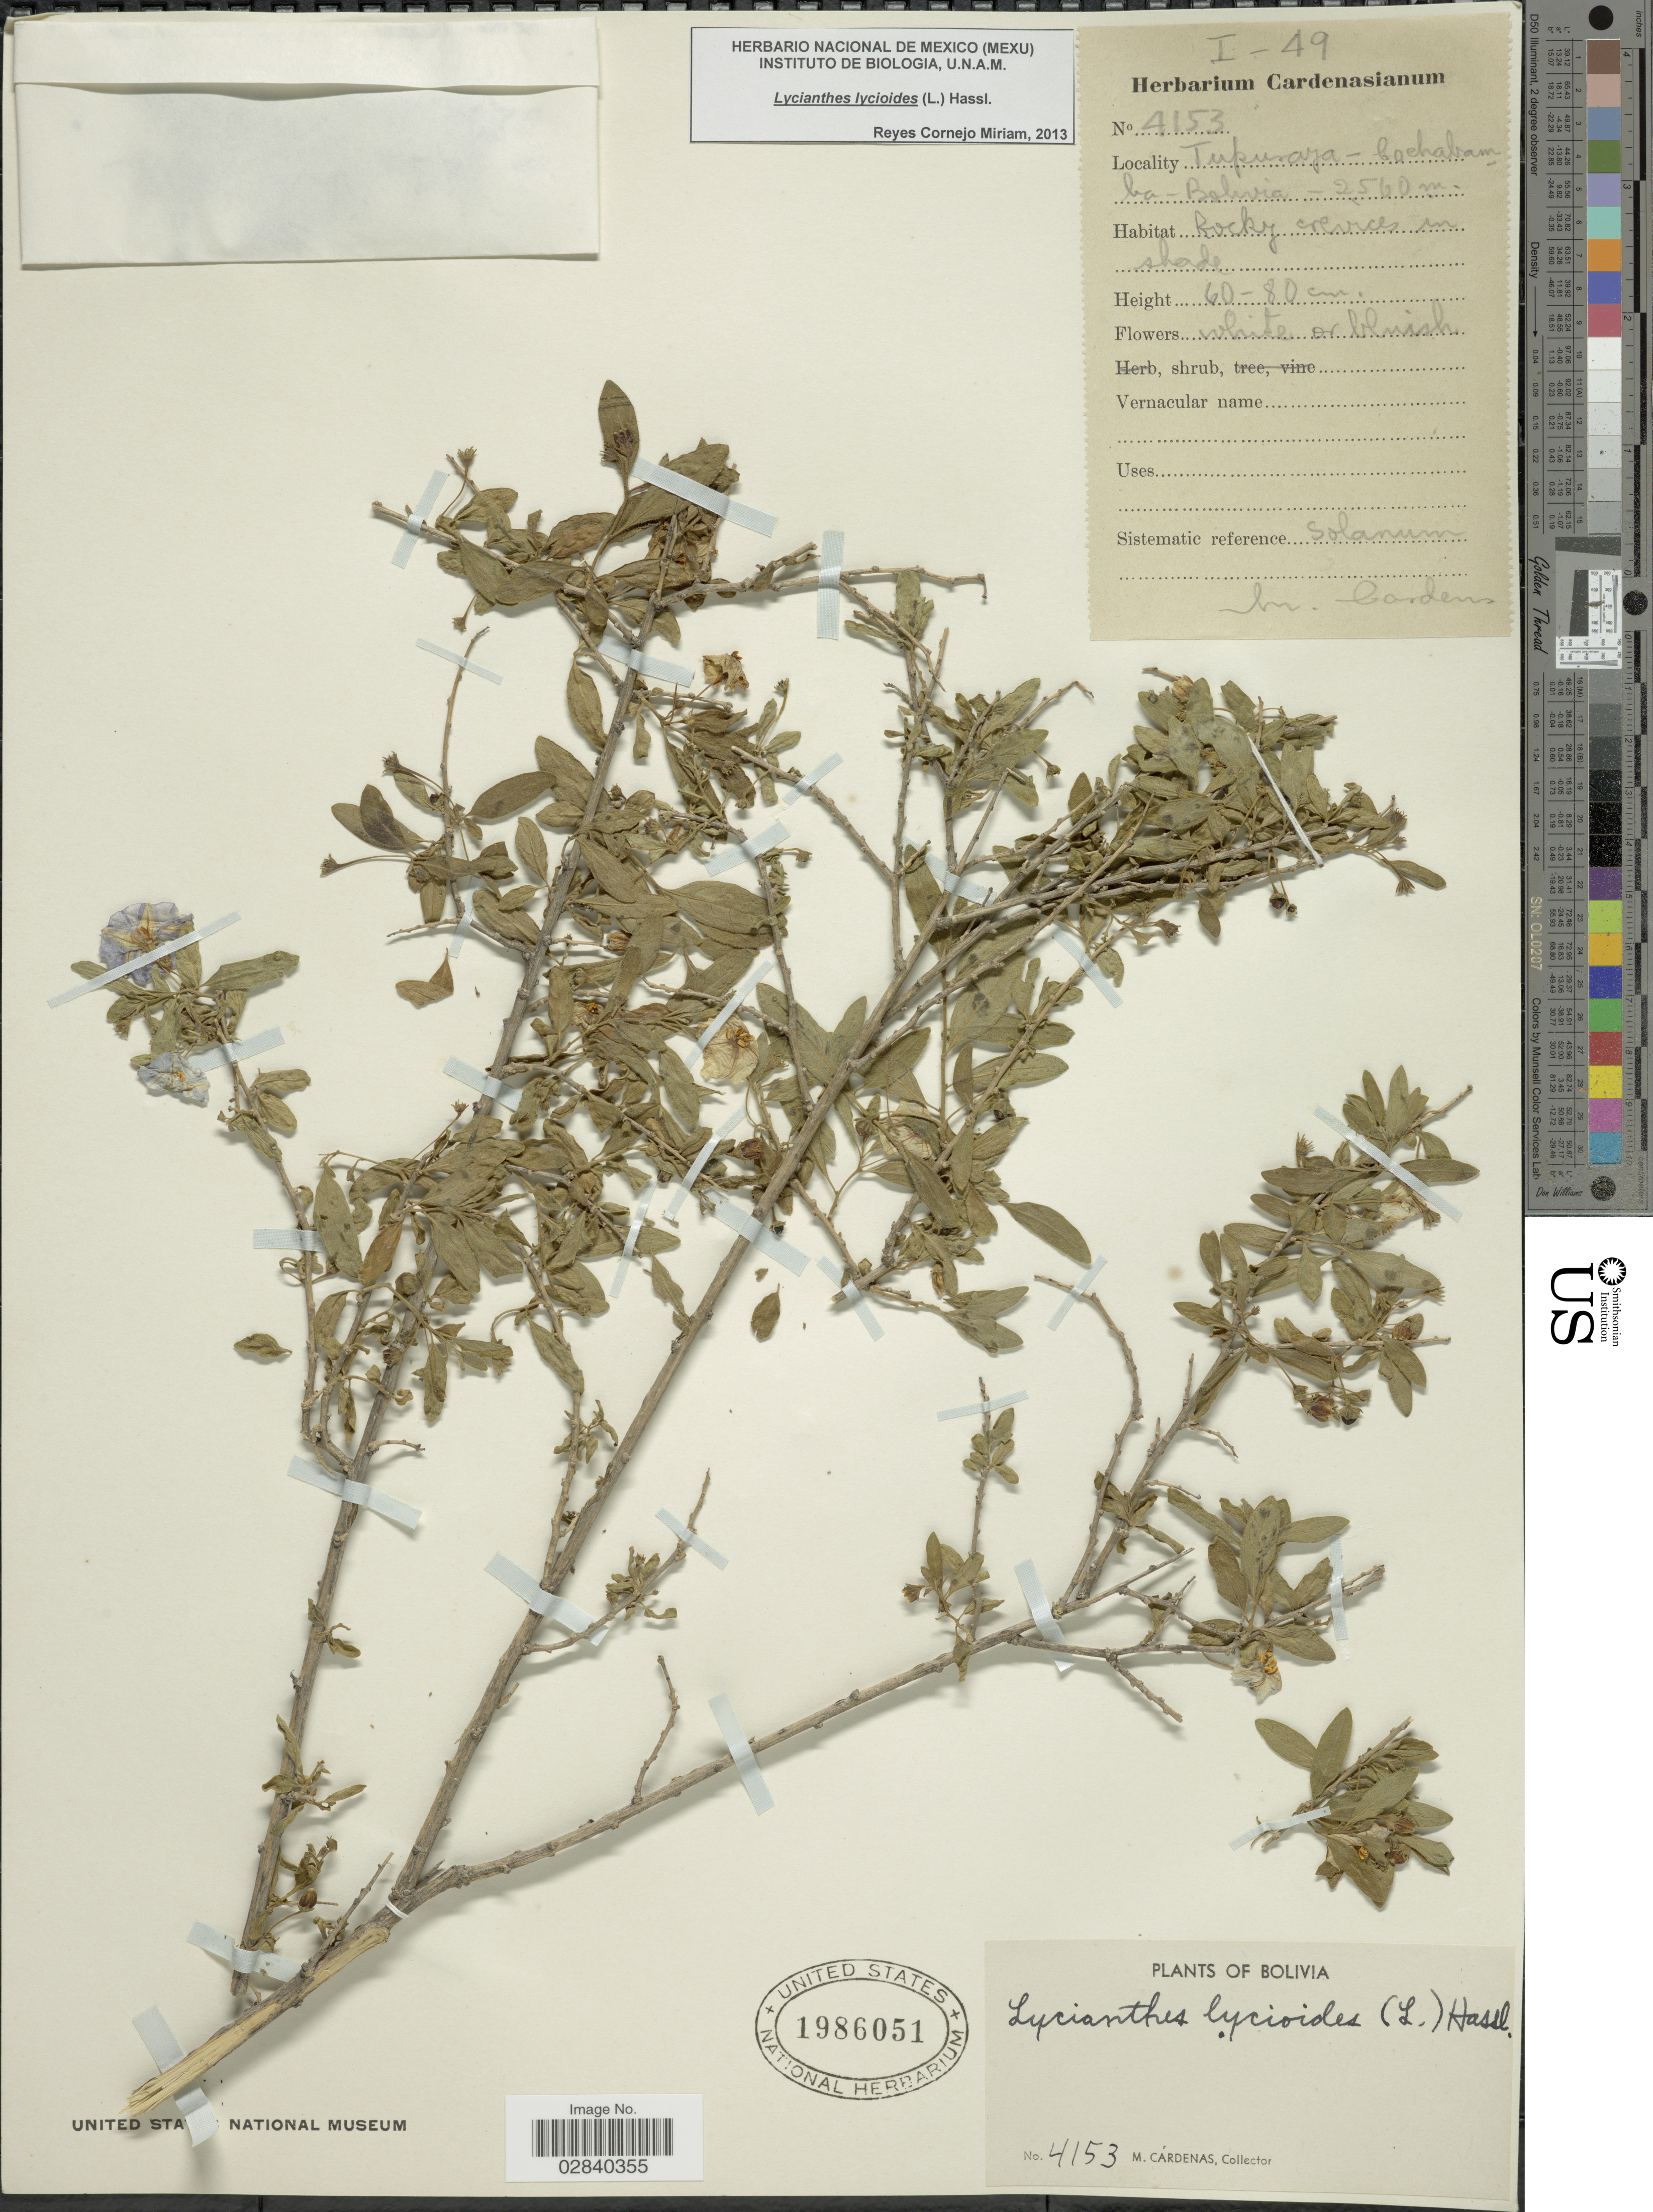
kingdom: Plantae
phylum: Tracheophyta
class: Magnoliopsida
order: Solanales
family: Solanaceae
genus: Lycianthes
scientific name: Lycianthes lycioides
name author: (L.) Hassl.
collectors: M. Cárdenas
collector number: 4153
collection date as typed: Transcribed d/m/y: /1/49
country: Bolivia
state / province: Cochabamba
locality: Tupuraya.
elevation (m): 2560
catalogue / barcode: US 1986051